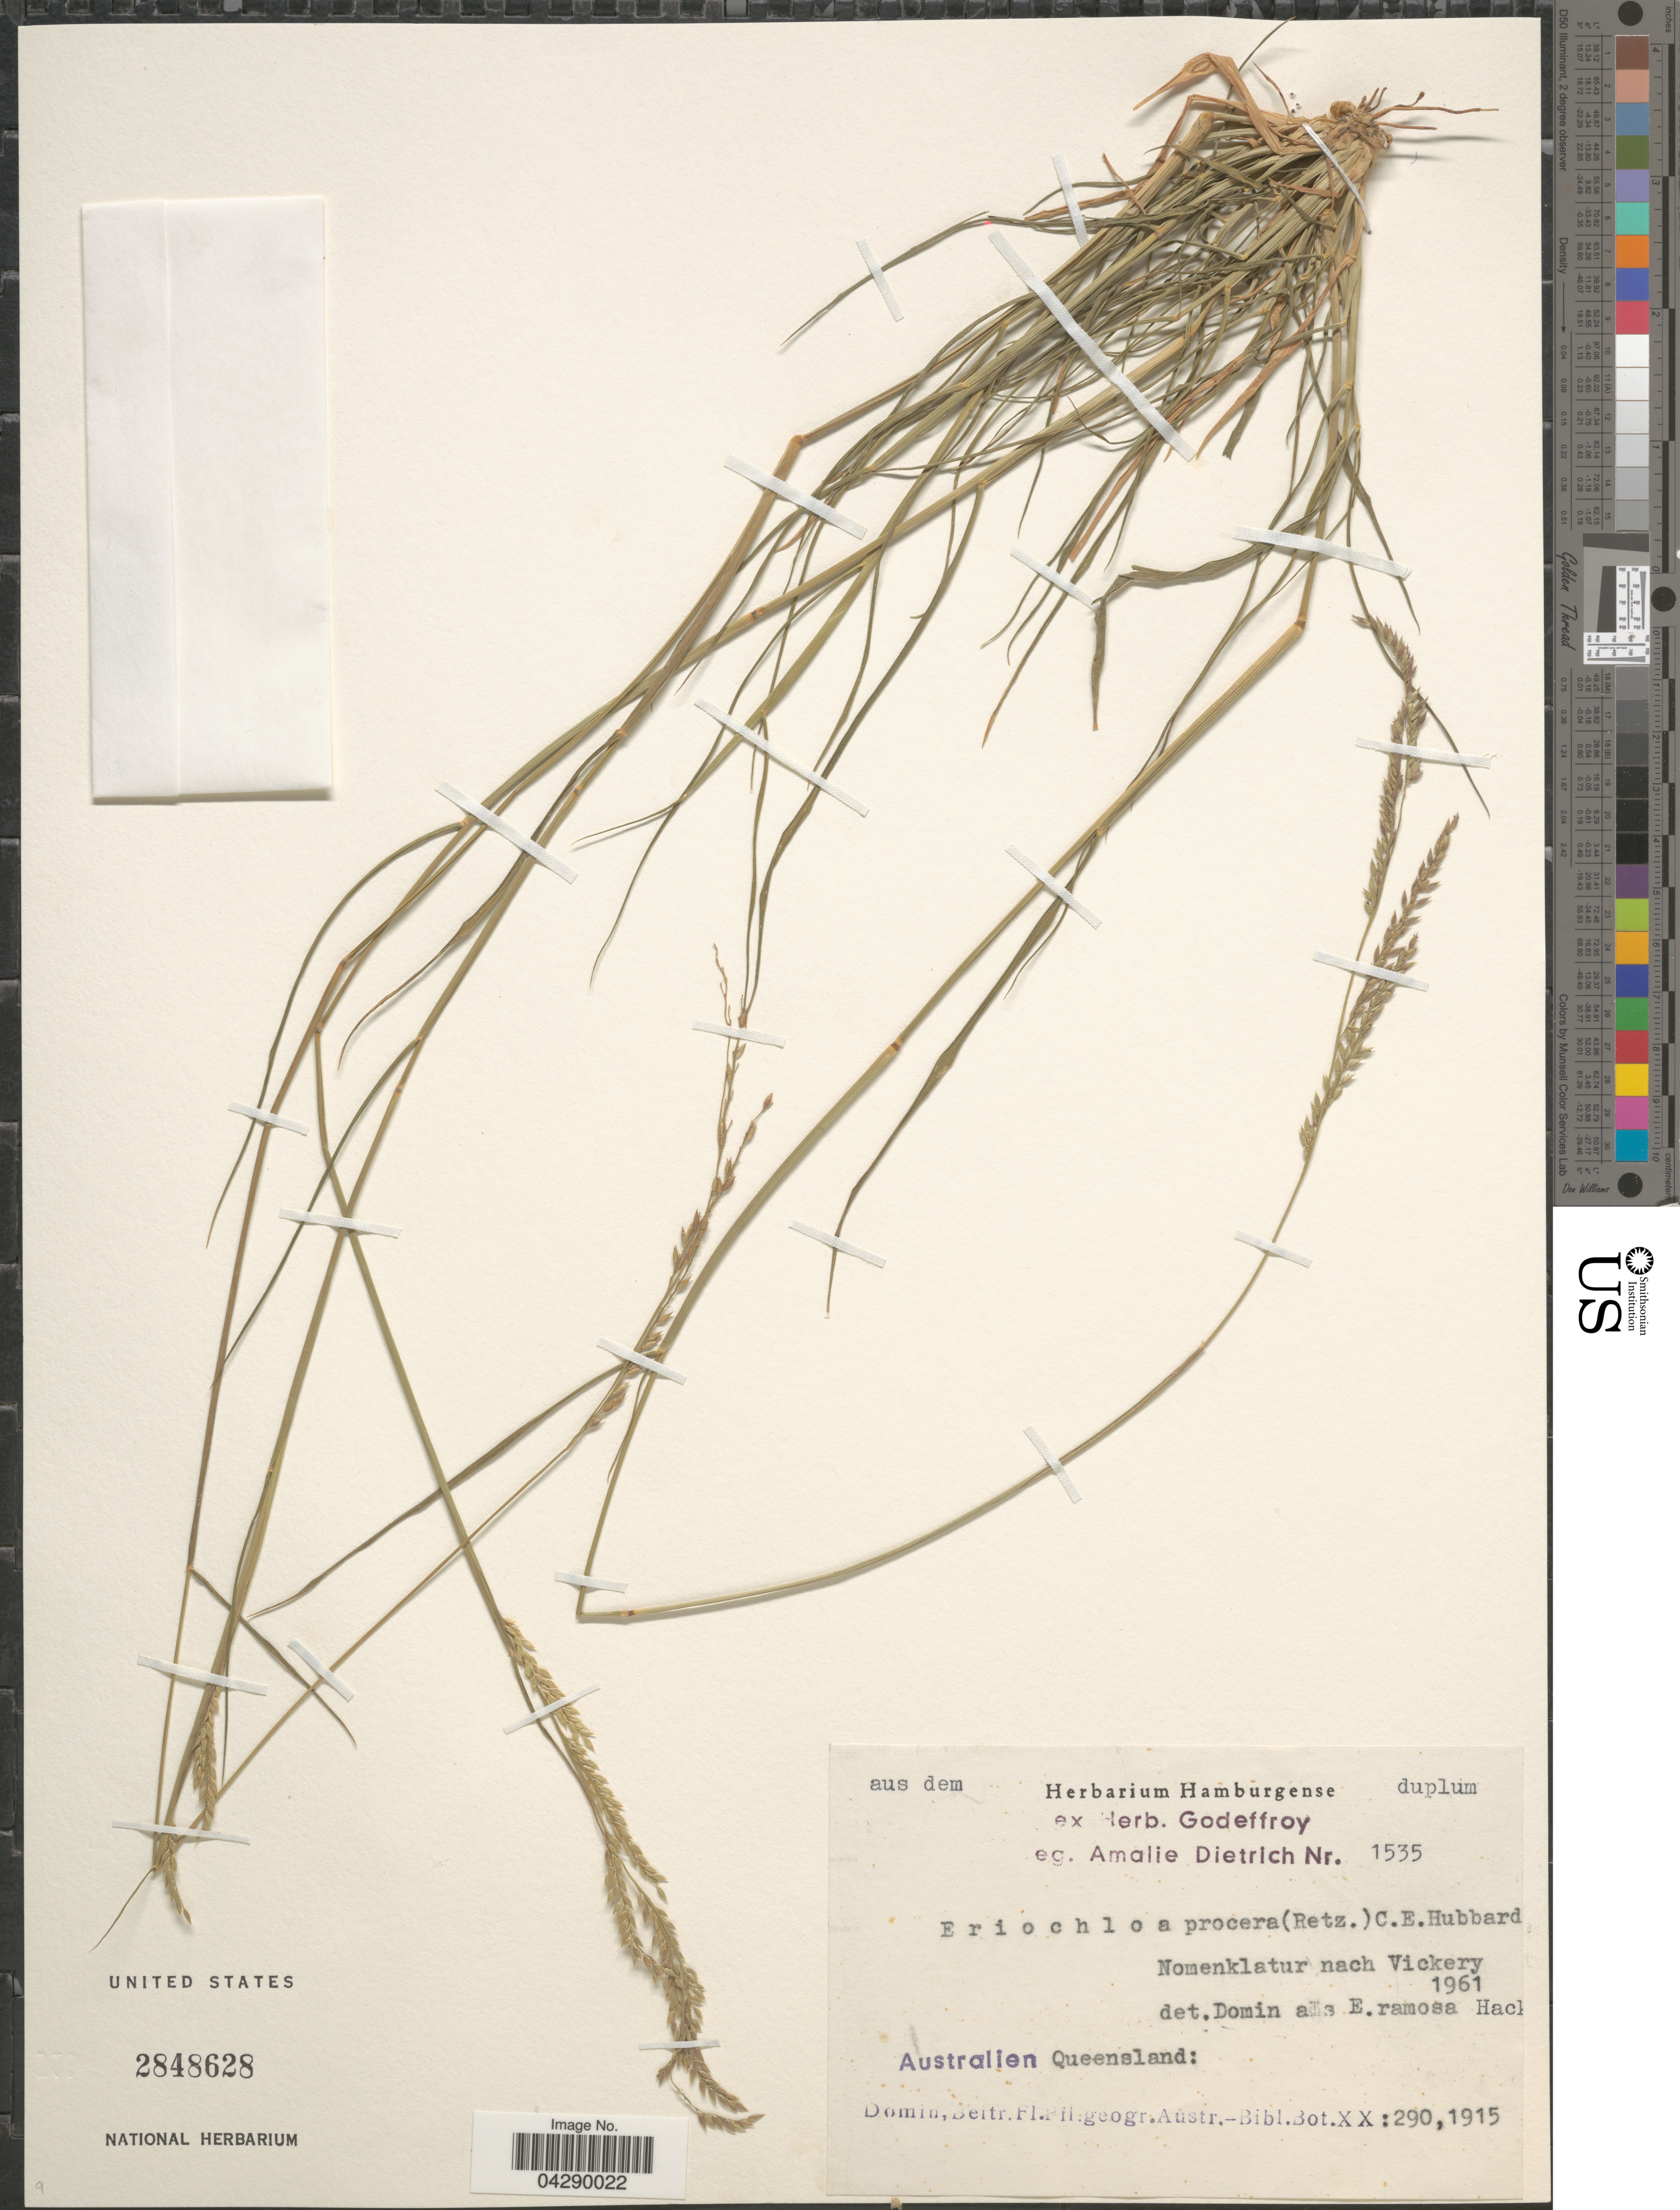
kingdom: Plantae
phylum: Tracheophyta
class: Liliopsida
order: Poales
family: Poaceae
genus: Eriochloa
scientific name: Eriochloa procera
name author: (Retz.) C.E. Hubb.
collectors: A. G. Dietrich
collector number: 1535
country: Australia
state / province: Queensland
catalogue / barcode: US 2848628